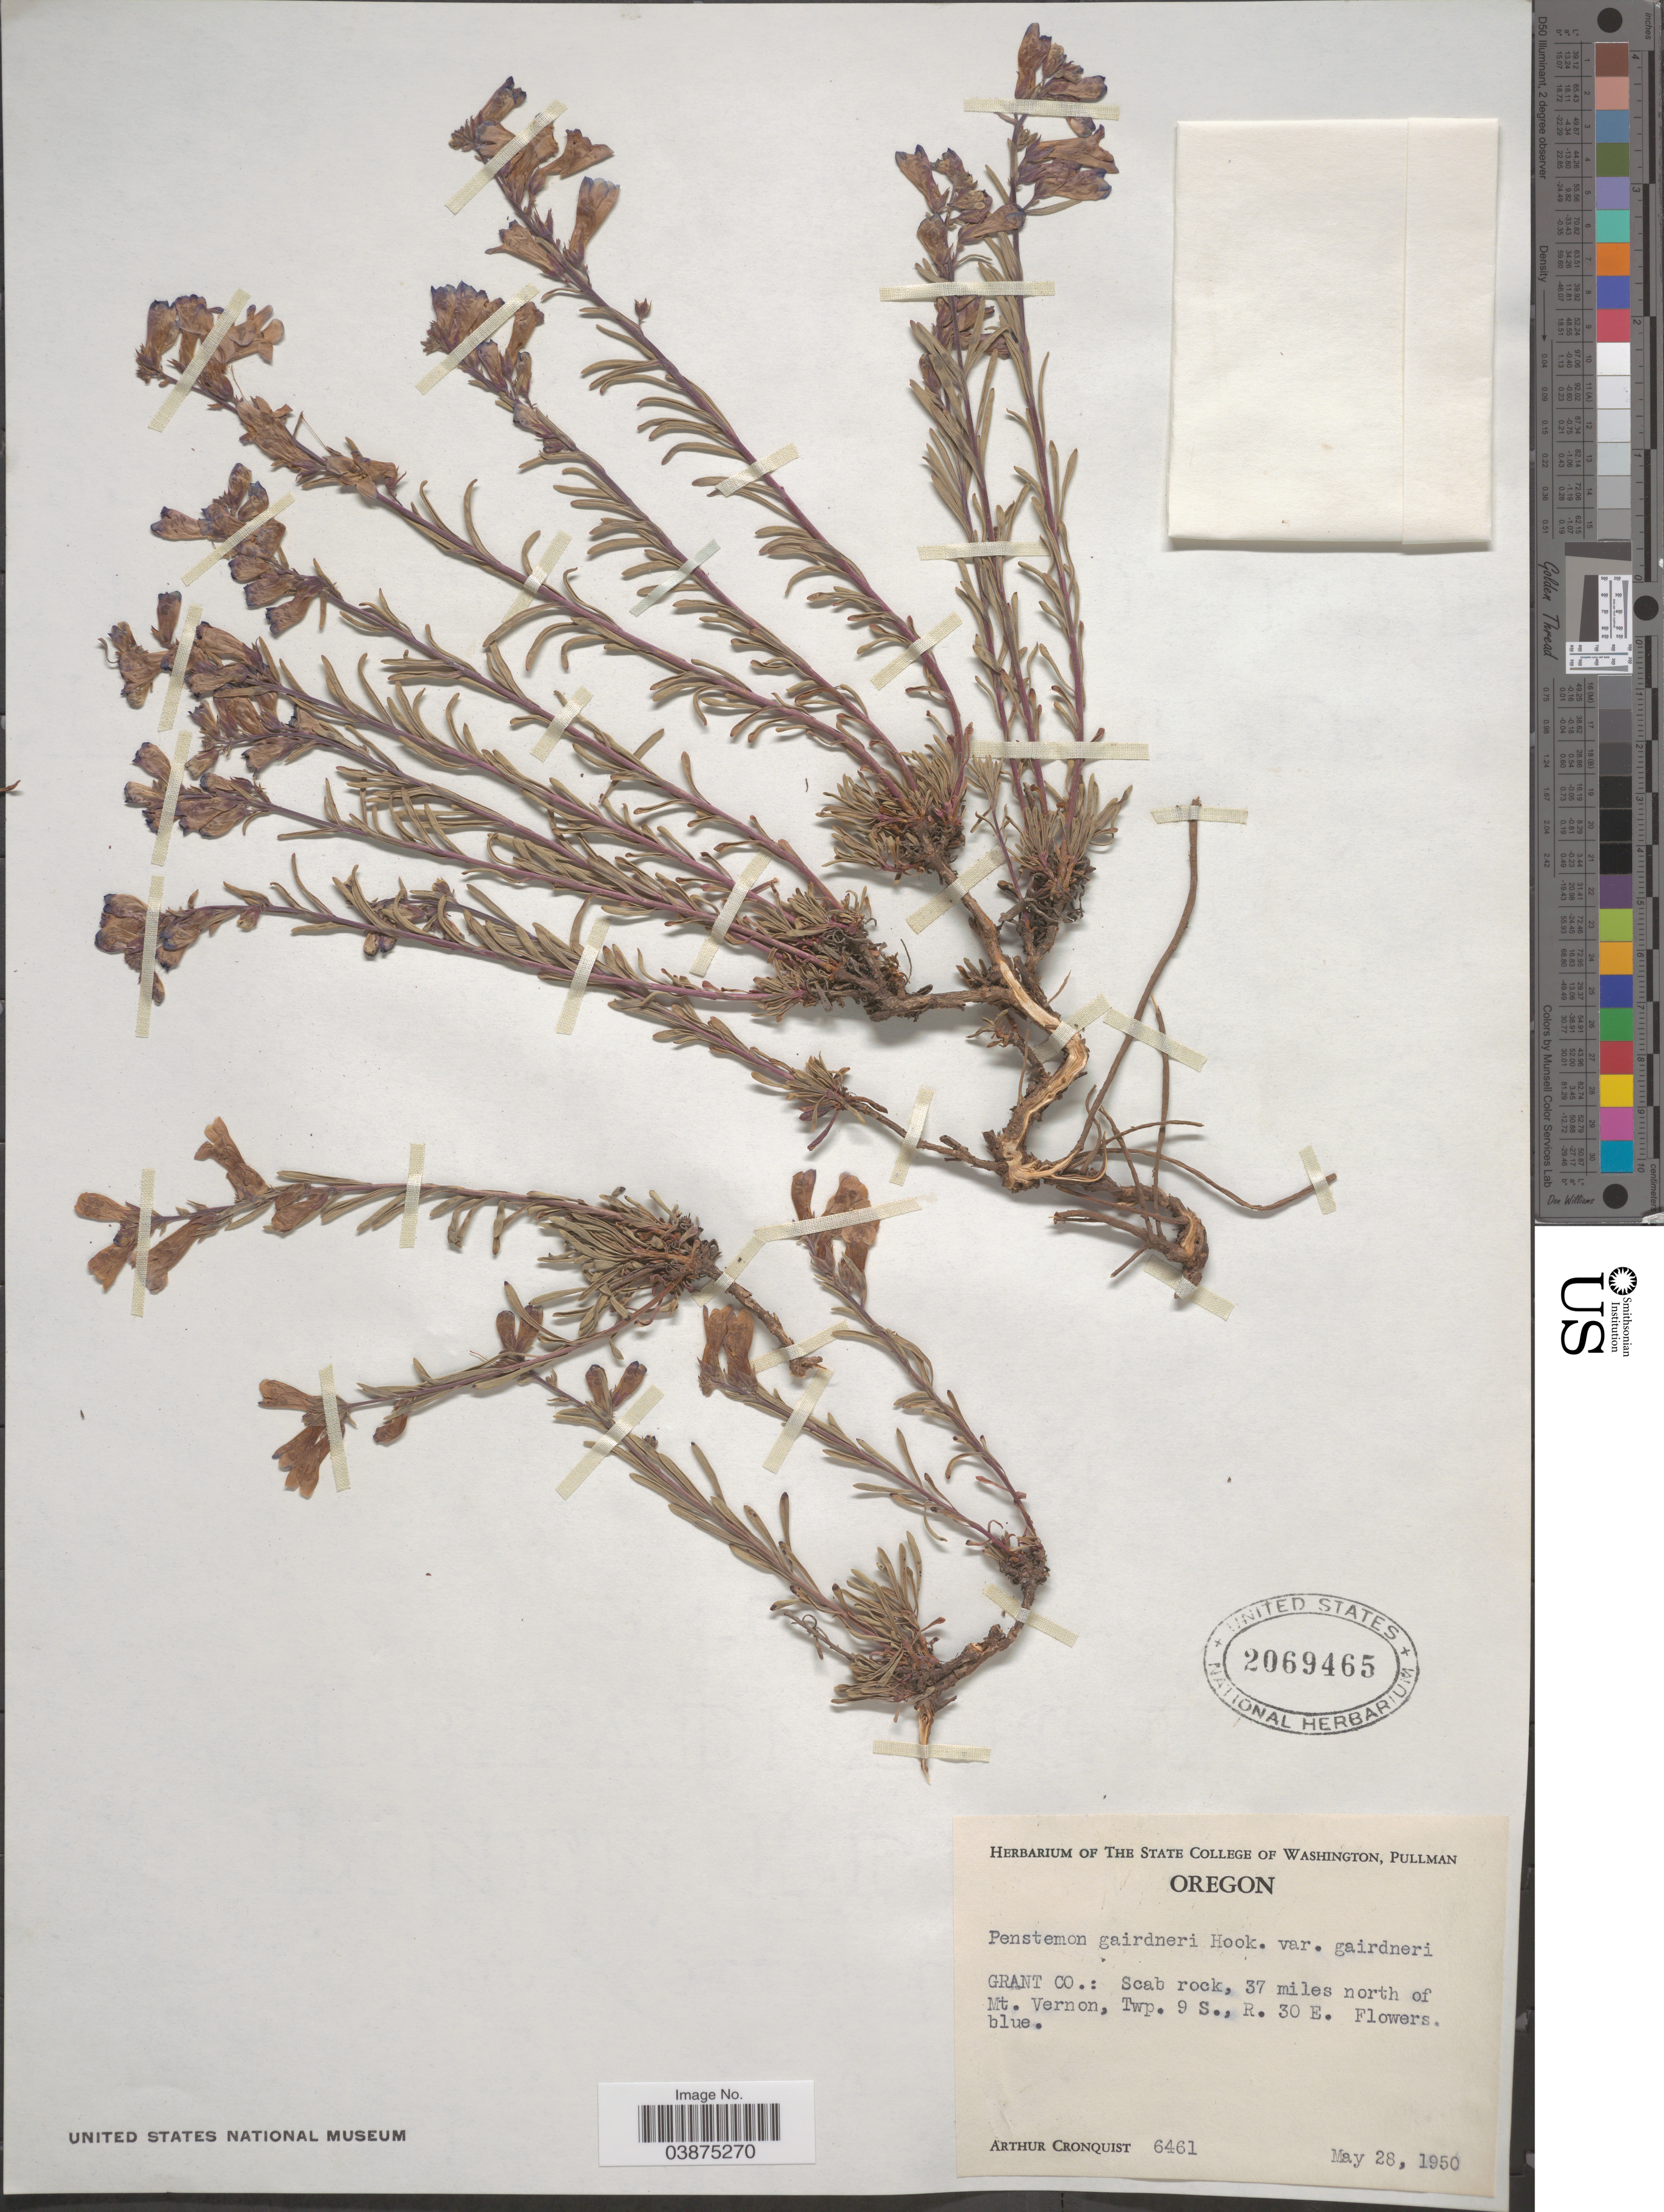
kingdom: Plantae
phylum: Tracheophyta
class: Magnoliopsida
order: Lamiales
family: Plantaginaceae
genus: Penstemon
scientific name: Penstemon gairdneri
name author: Hook.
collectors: A. J. Cronquist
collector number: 6461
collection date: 1950-05-28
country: United States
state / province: Oregon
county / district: Grant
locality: Grant Co.: 37 miles north of Mt. Vernon, Twp. 9 S., R. 30 E.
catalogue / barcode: US 2069465